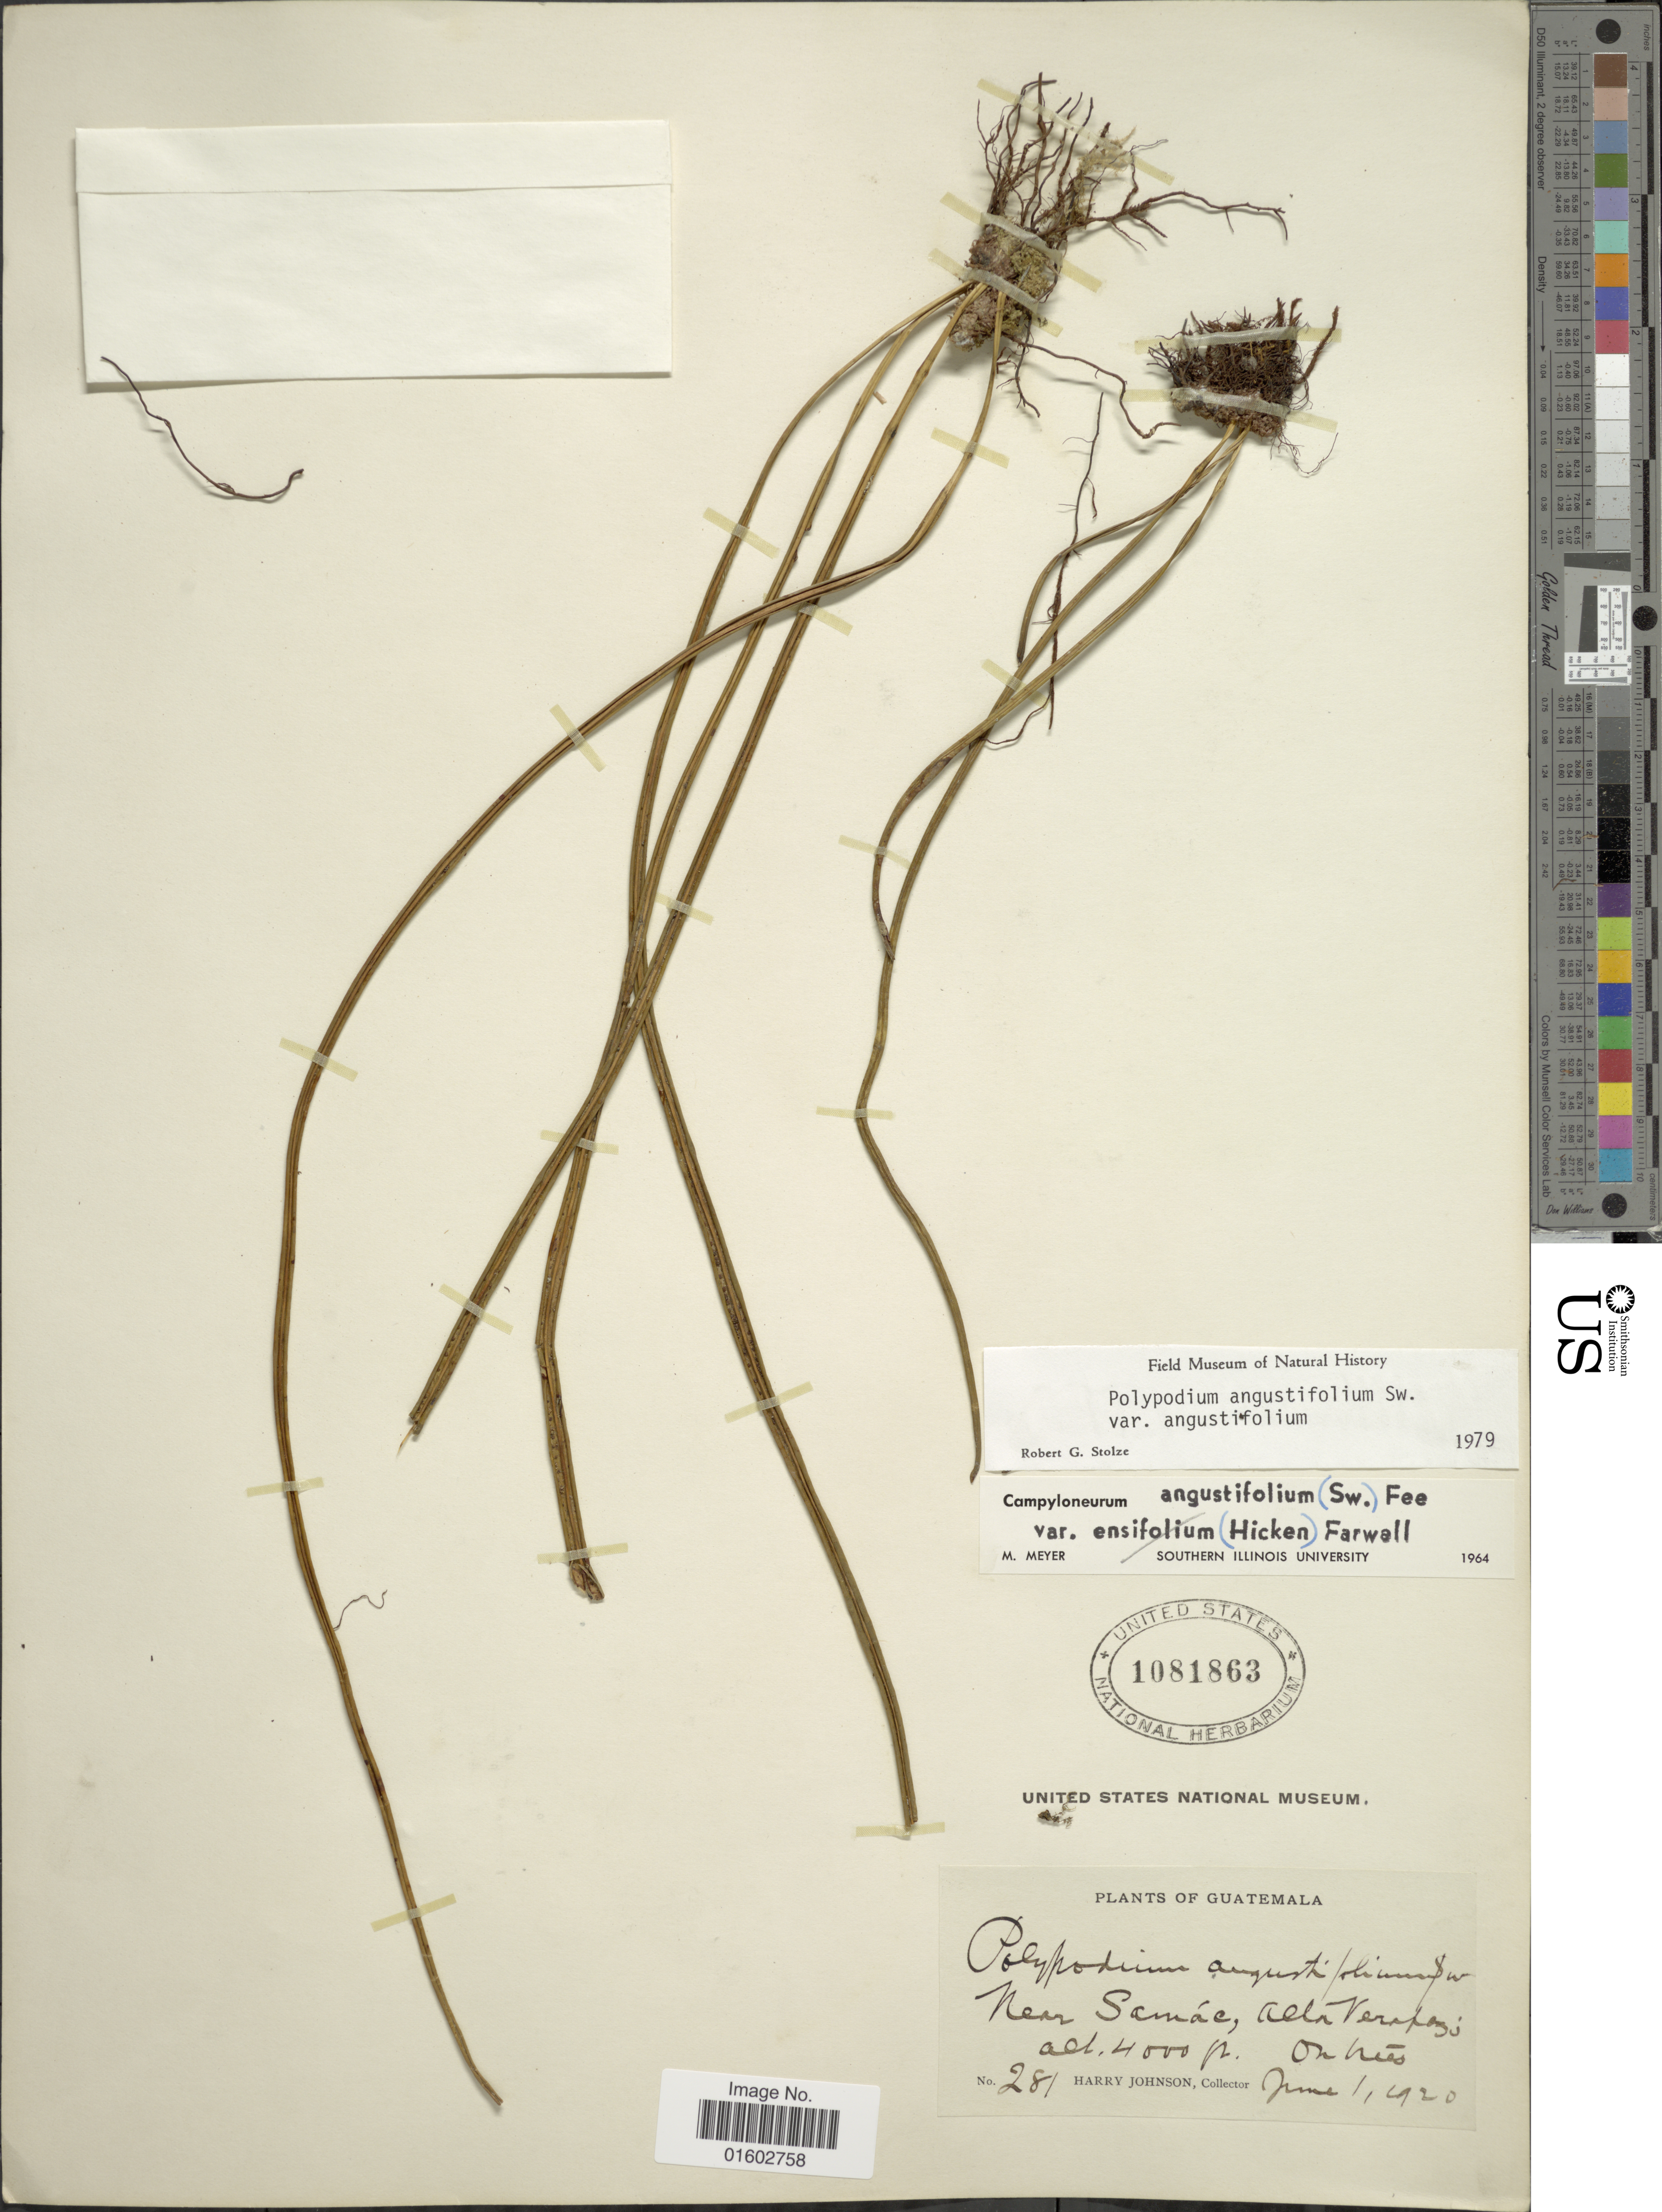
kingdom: Plantae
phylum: Tracheophyta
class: Polypodiopsida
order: Polypodiales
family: Polypodiaceae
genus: Campyloneurum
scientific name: Campyloneurum angustifolium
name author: (Sw.) Fée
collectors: H. Johnson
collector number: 281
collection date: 1920-06-01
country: Guatemala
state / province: Alta Verapaz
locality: Near Samac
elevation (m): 1219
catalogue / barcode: US 1081863